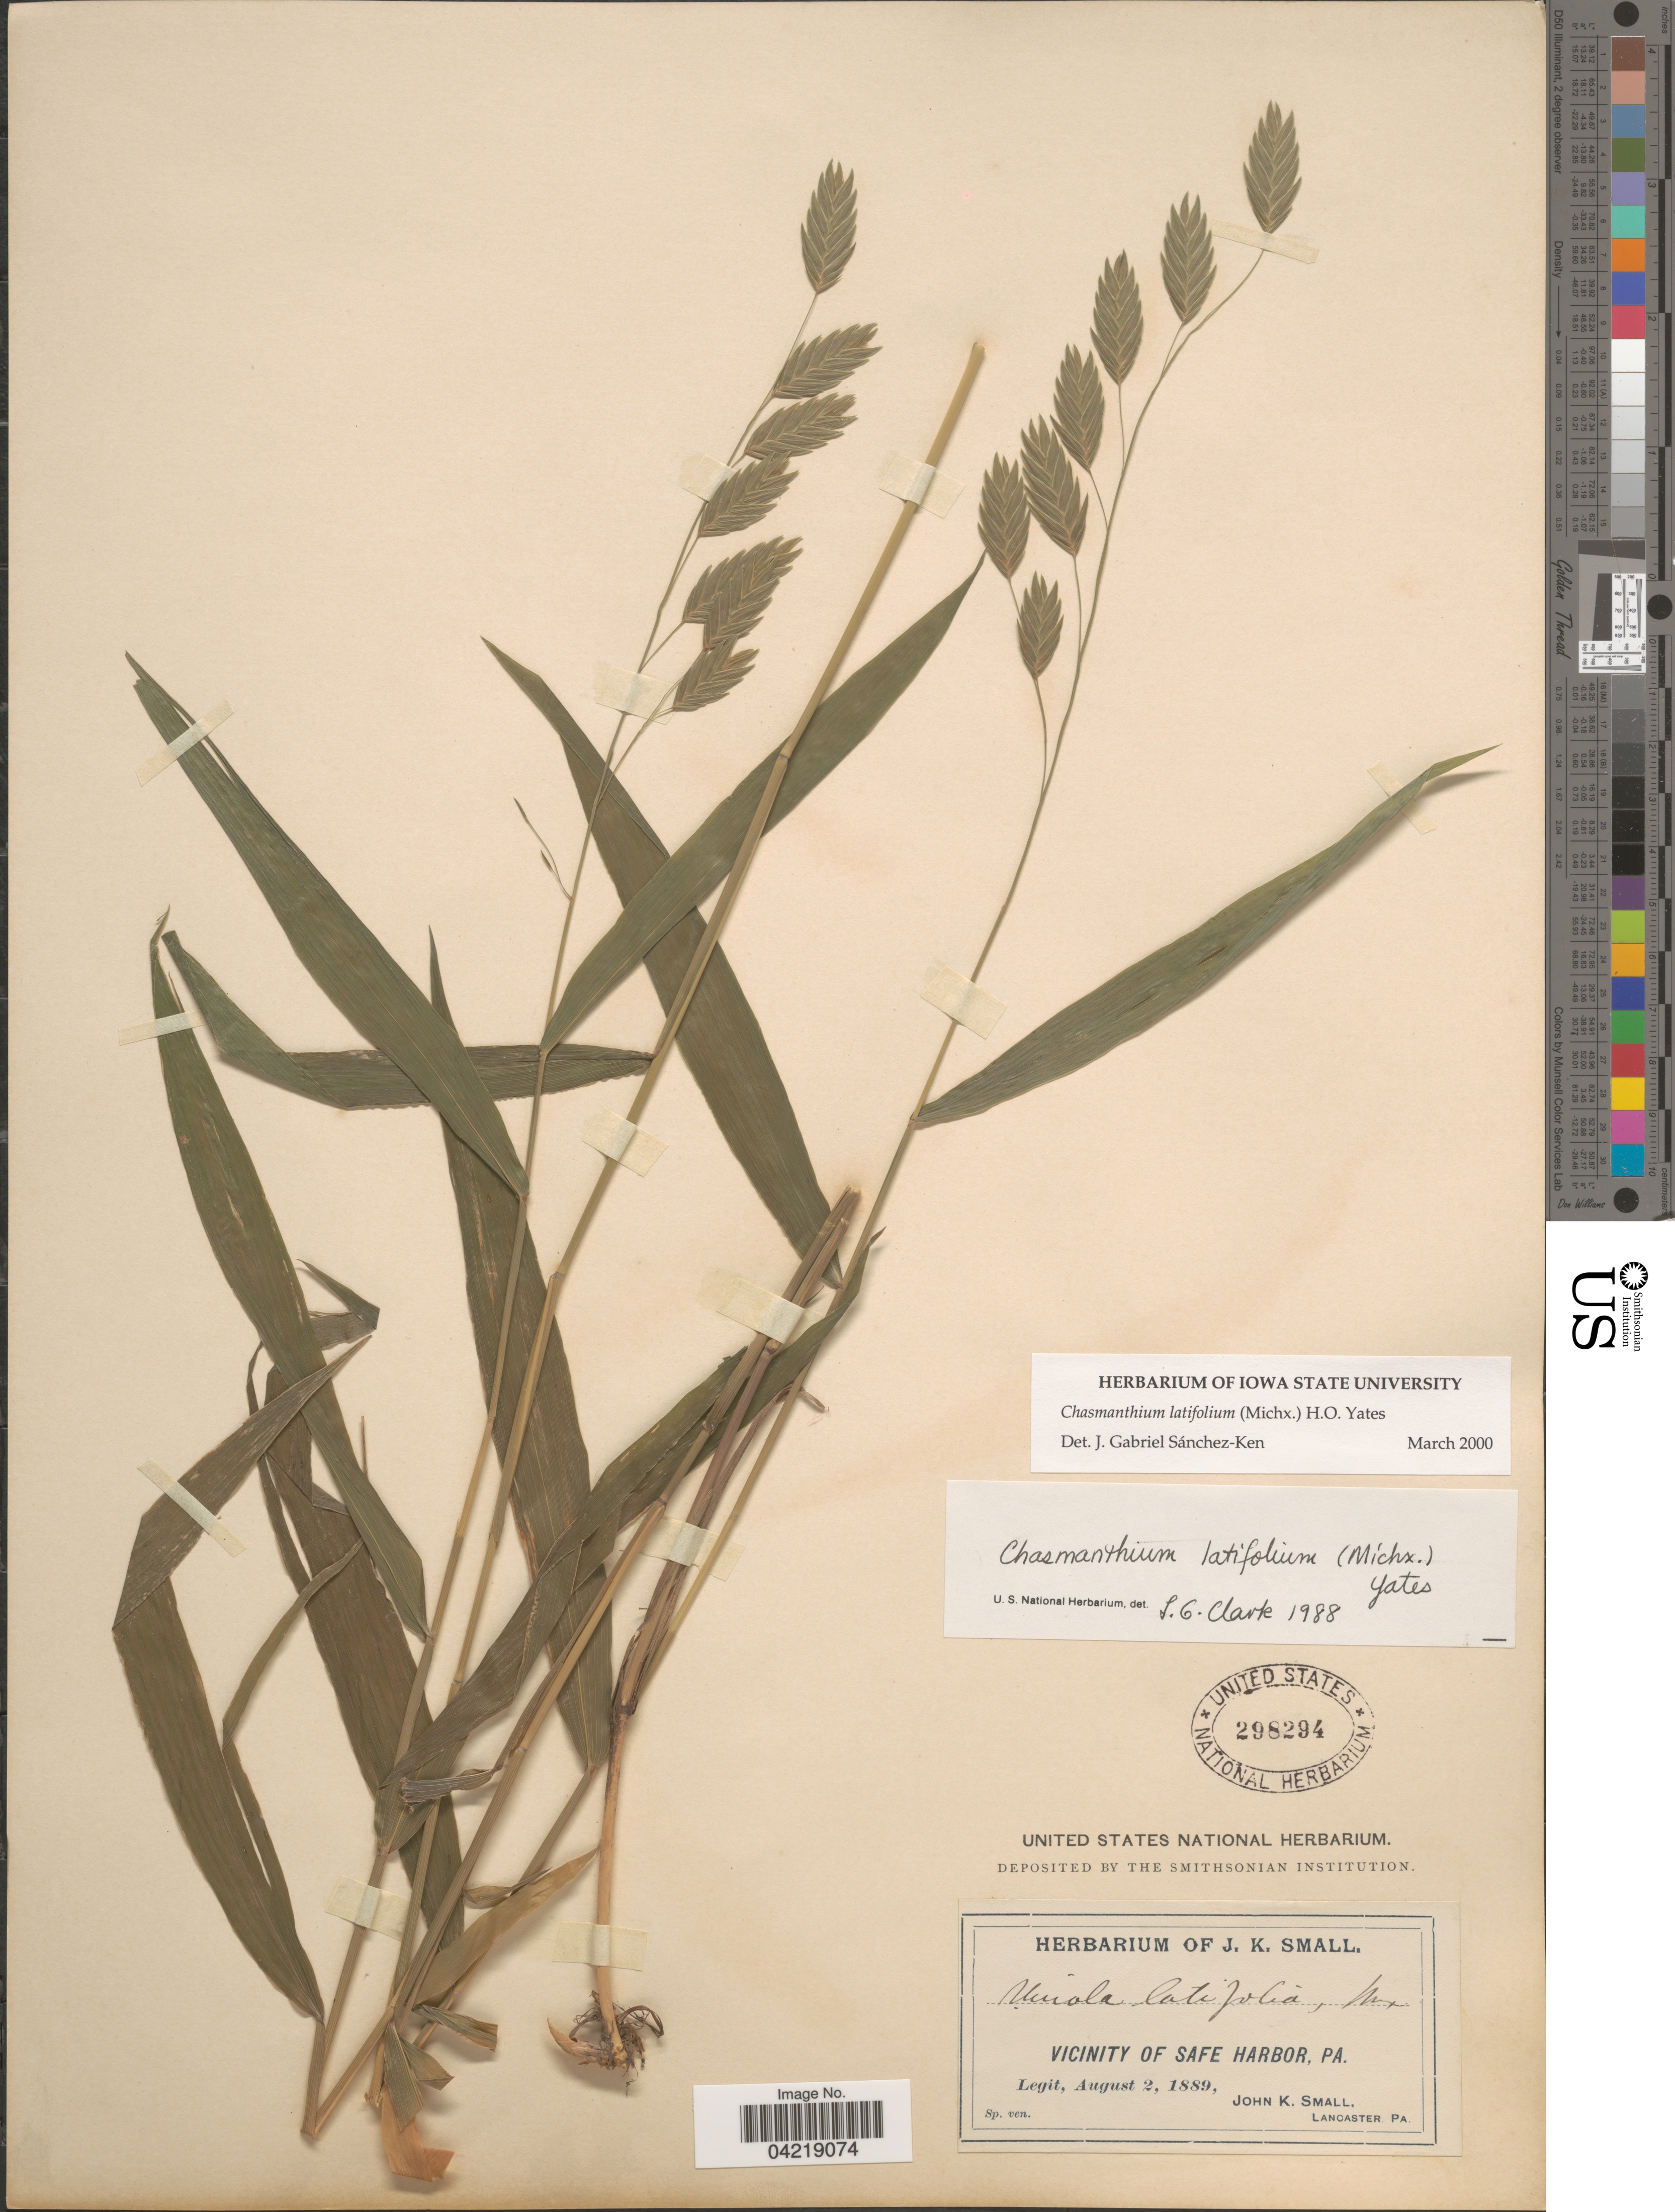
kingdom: Plantae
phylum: Tracheophyta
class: Liliopsida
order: Poales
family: Poaceae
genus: Chasmanthium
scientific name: Chasmanthium latifolium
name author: (Michx.) H.O. Yates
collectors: J. K. Small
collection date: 1889-08-02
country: United States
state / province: Pennsylvania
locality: Vicinity of Safe Harbor.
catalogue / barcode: US 298294